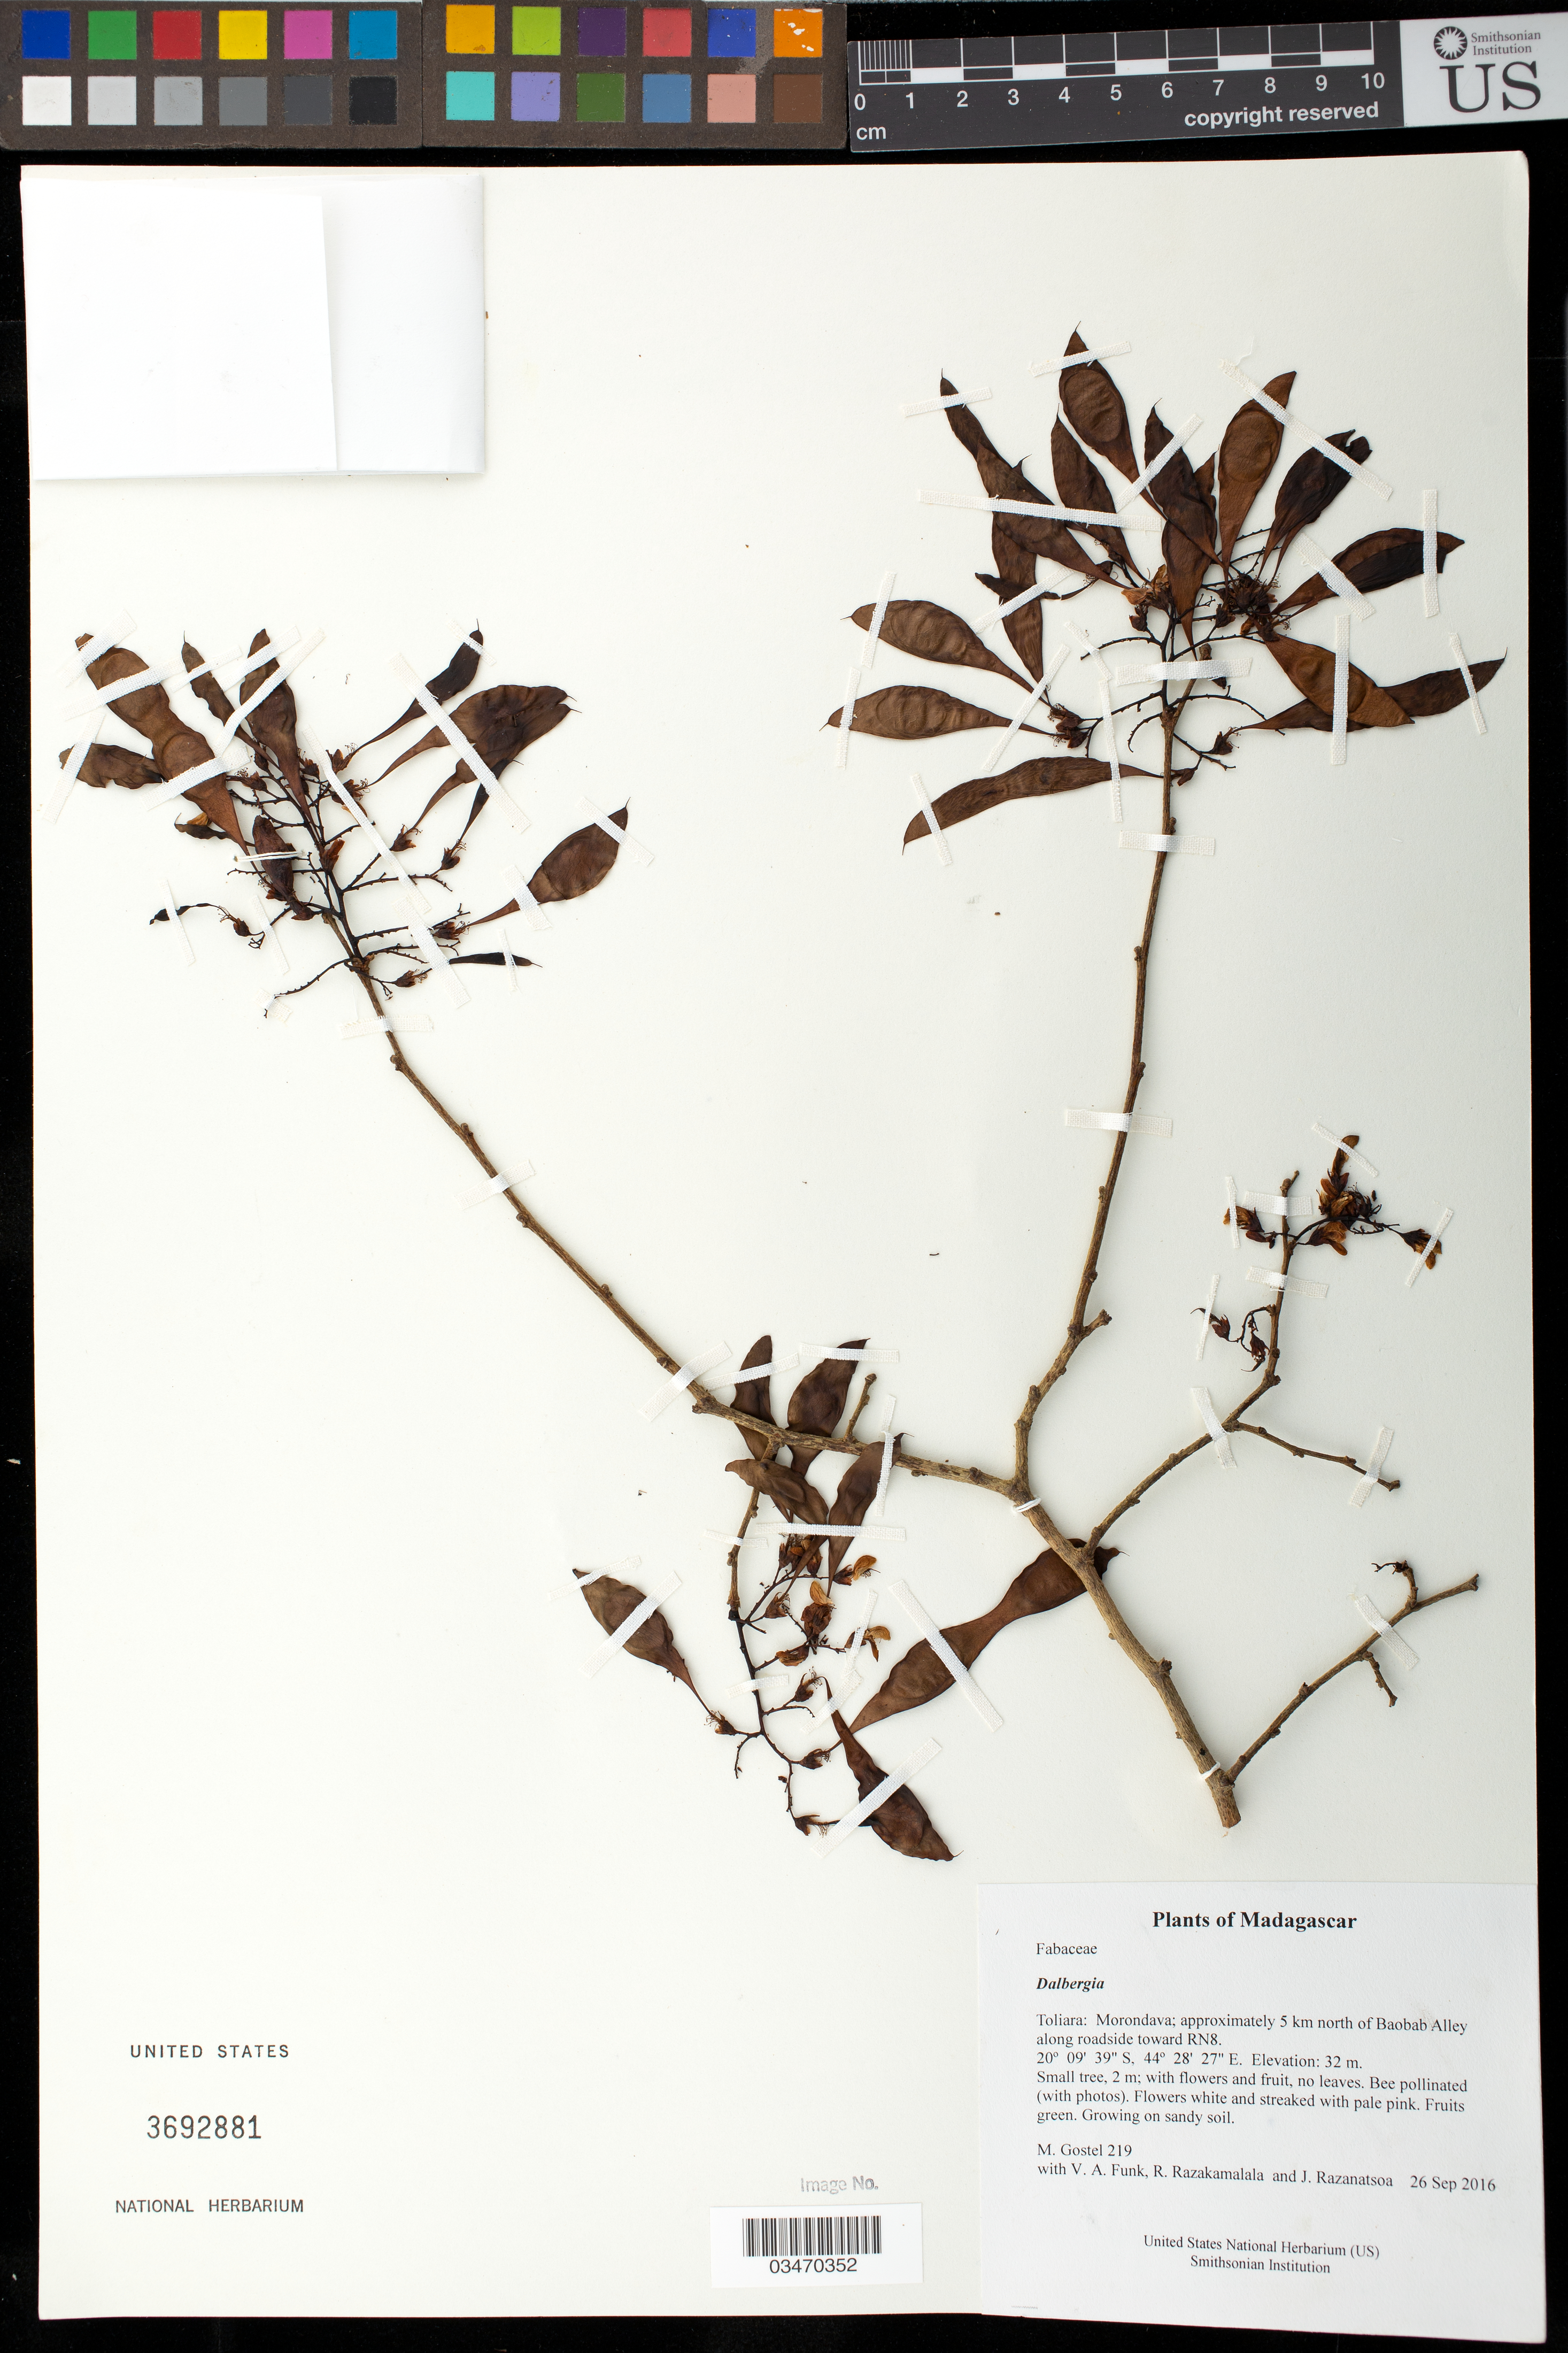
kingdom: Plantae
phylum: Tracheophyta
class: Magnoliopsida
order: Fabales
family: Fabaceae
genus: Dalbergia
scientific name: Dalbergia sp.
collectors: V. Funk, R. Razakamalala & J. Razanatsoa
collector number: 219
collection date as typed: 26 Sep 2016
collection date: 2016-09-26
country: Madagascar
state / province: Menabe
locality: Morondava; approximately 5 km north of Baobab Alley along roadside toward RN8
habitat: Growing on sandy soil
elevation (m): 32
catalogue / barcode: US 3692881